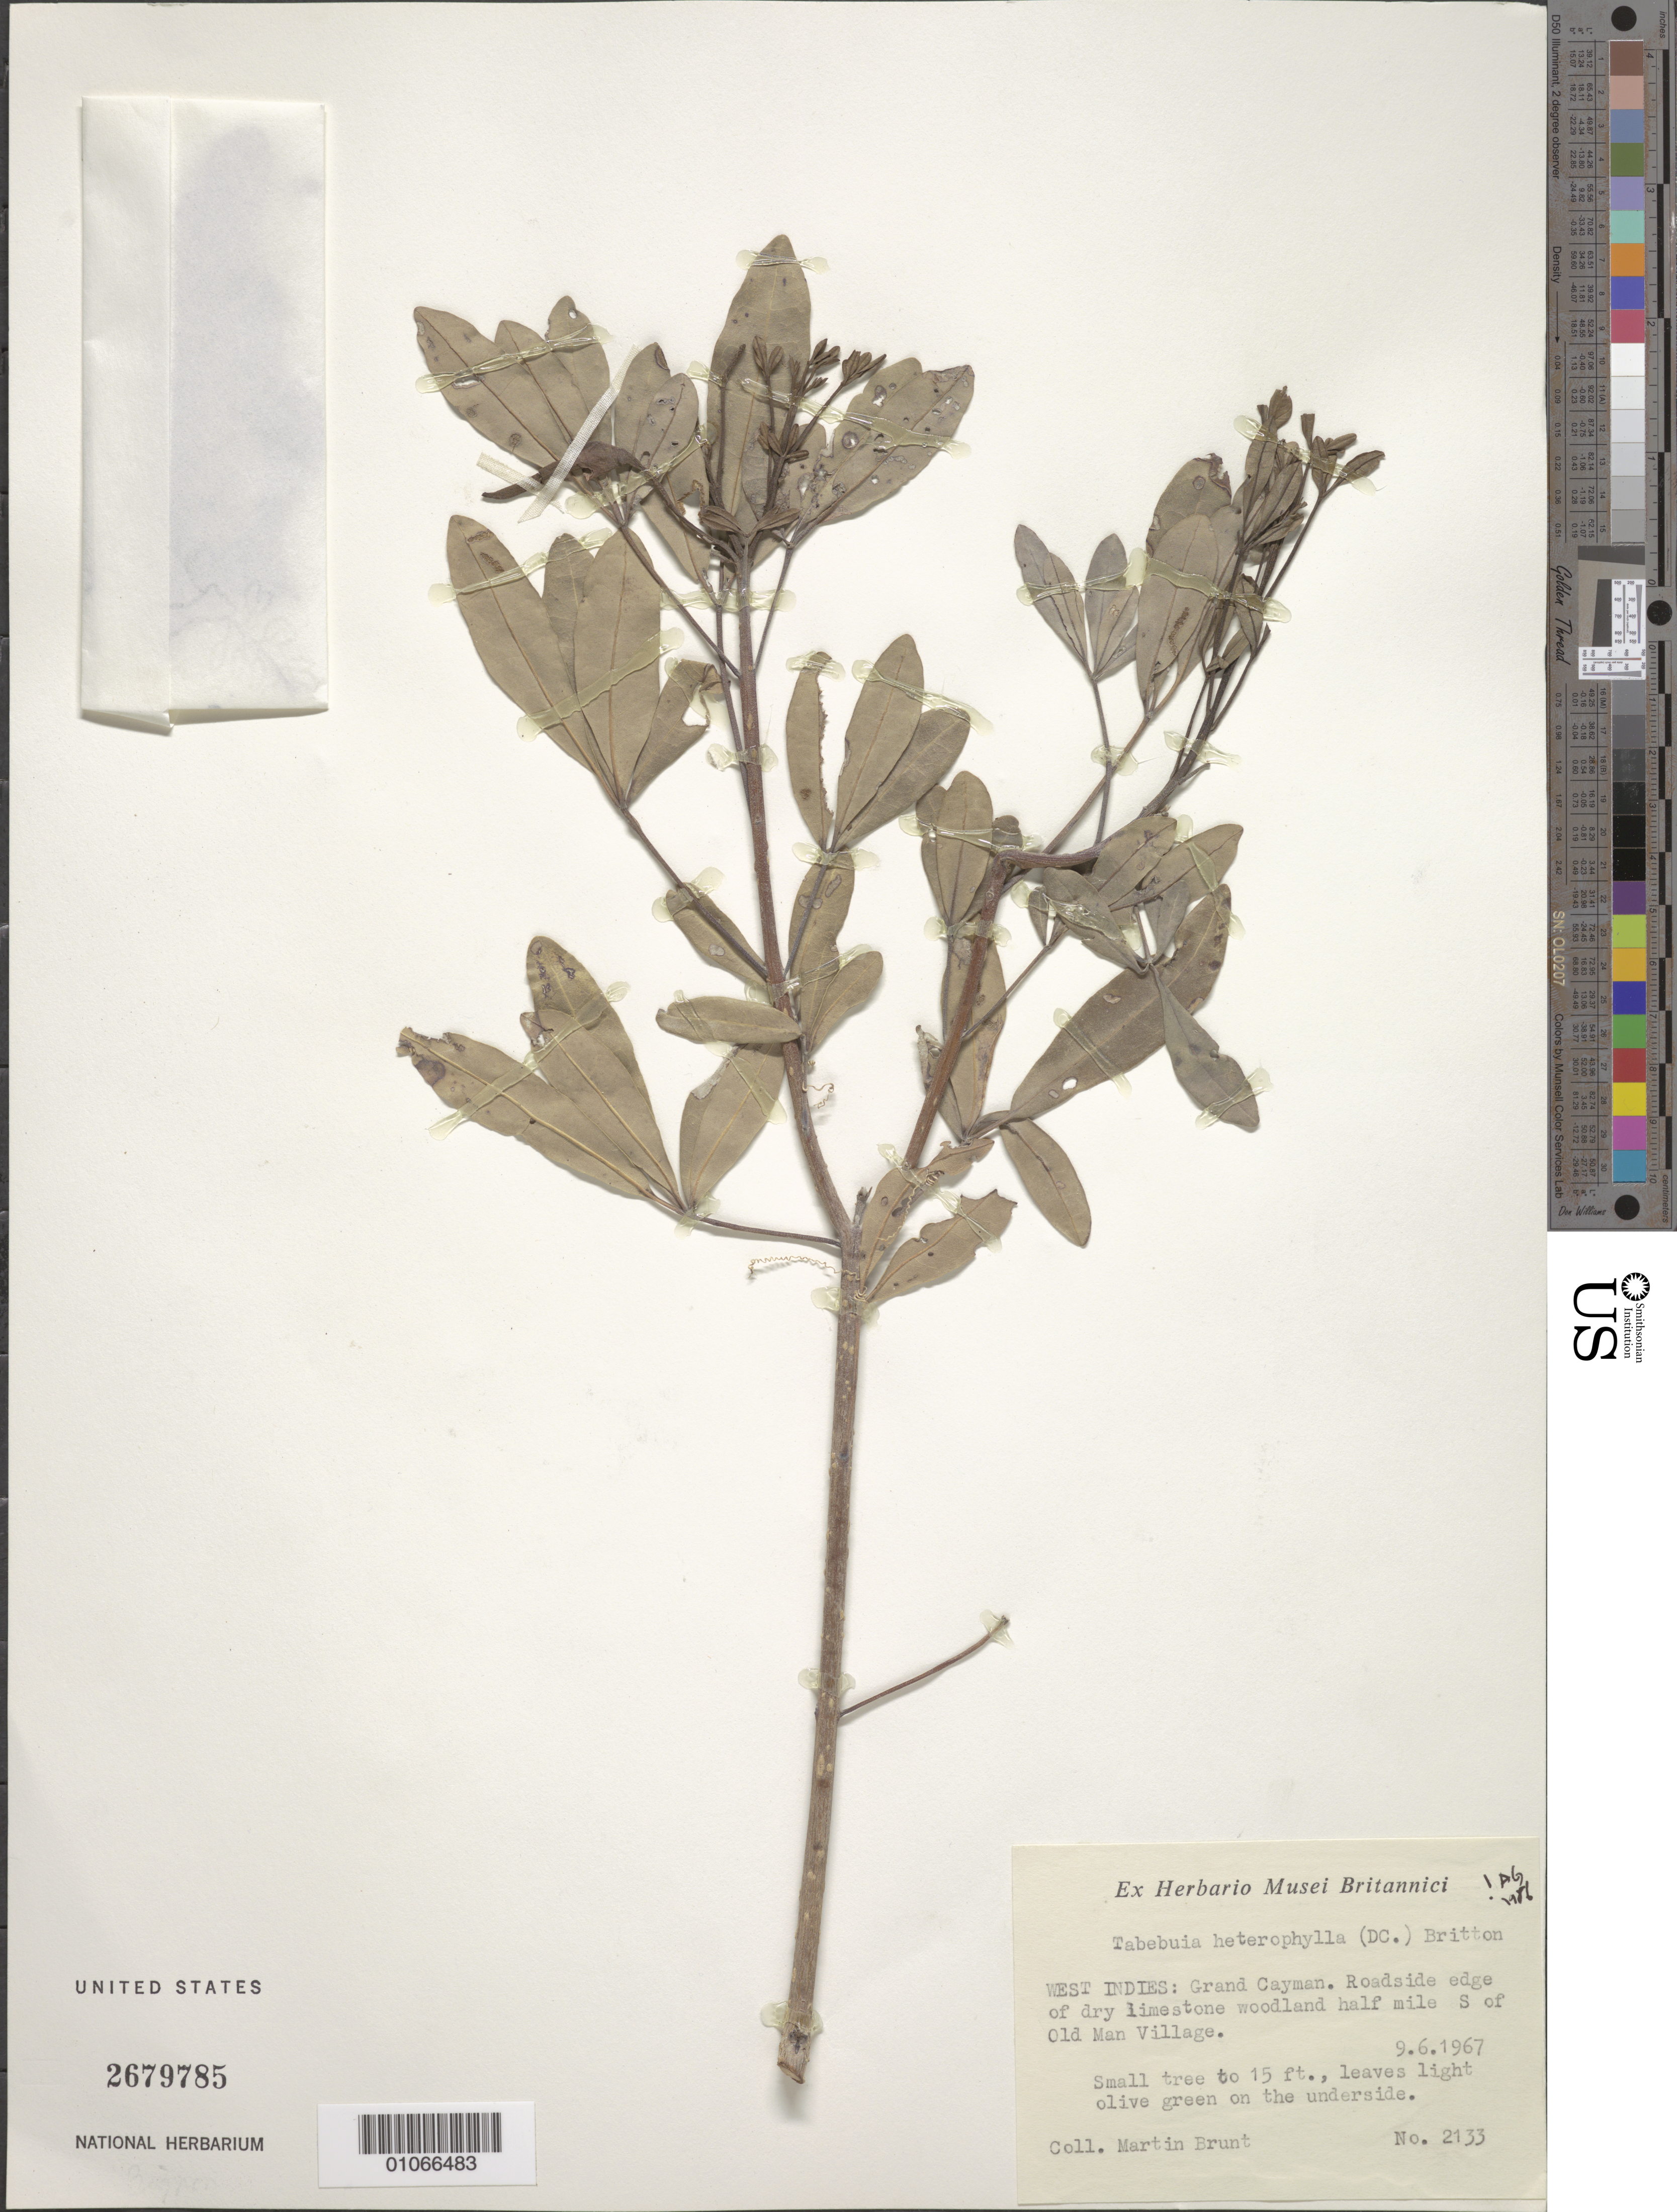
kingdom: Plantae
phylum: Tracheophyta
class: Magnoliopsida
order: Lamiales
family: Bignoniaceae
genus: Tabebuia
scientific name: Tabebuia heterophylla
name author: (DC.) Britton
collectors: M. Brunt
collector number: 2133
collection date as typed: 06 Sep 1967 or 09 Jun 1967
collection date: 1967-06-09 or 1967-09-06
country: Cayman Islands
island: Grand Cayman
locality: Roadside edge of dry limestone woodland half mile south of Old Man Village.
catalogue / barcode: US 2679785